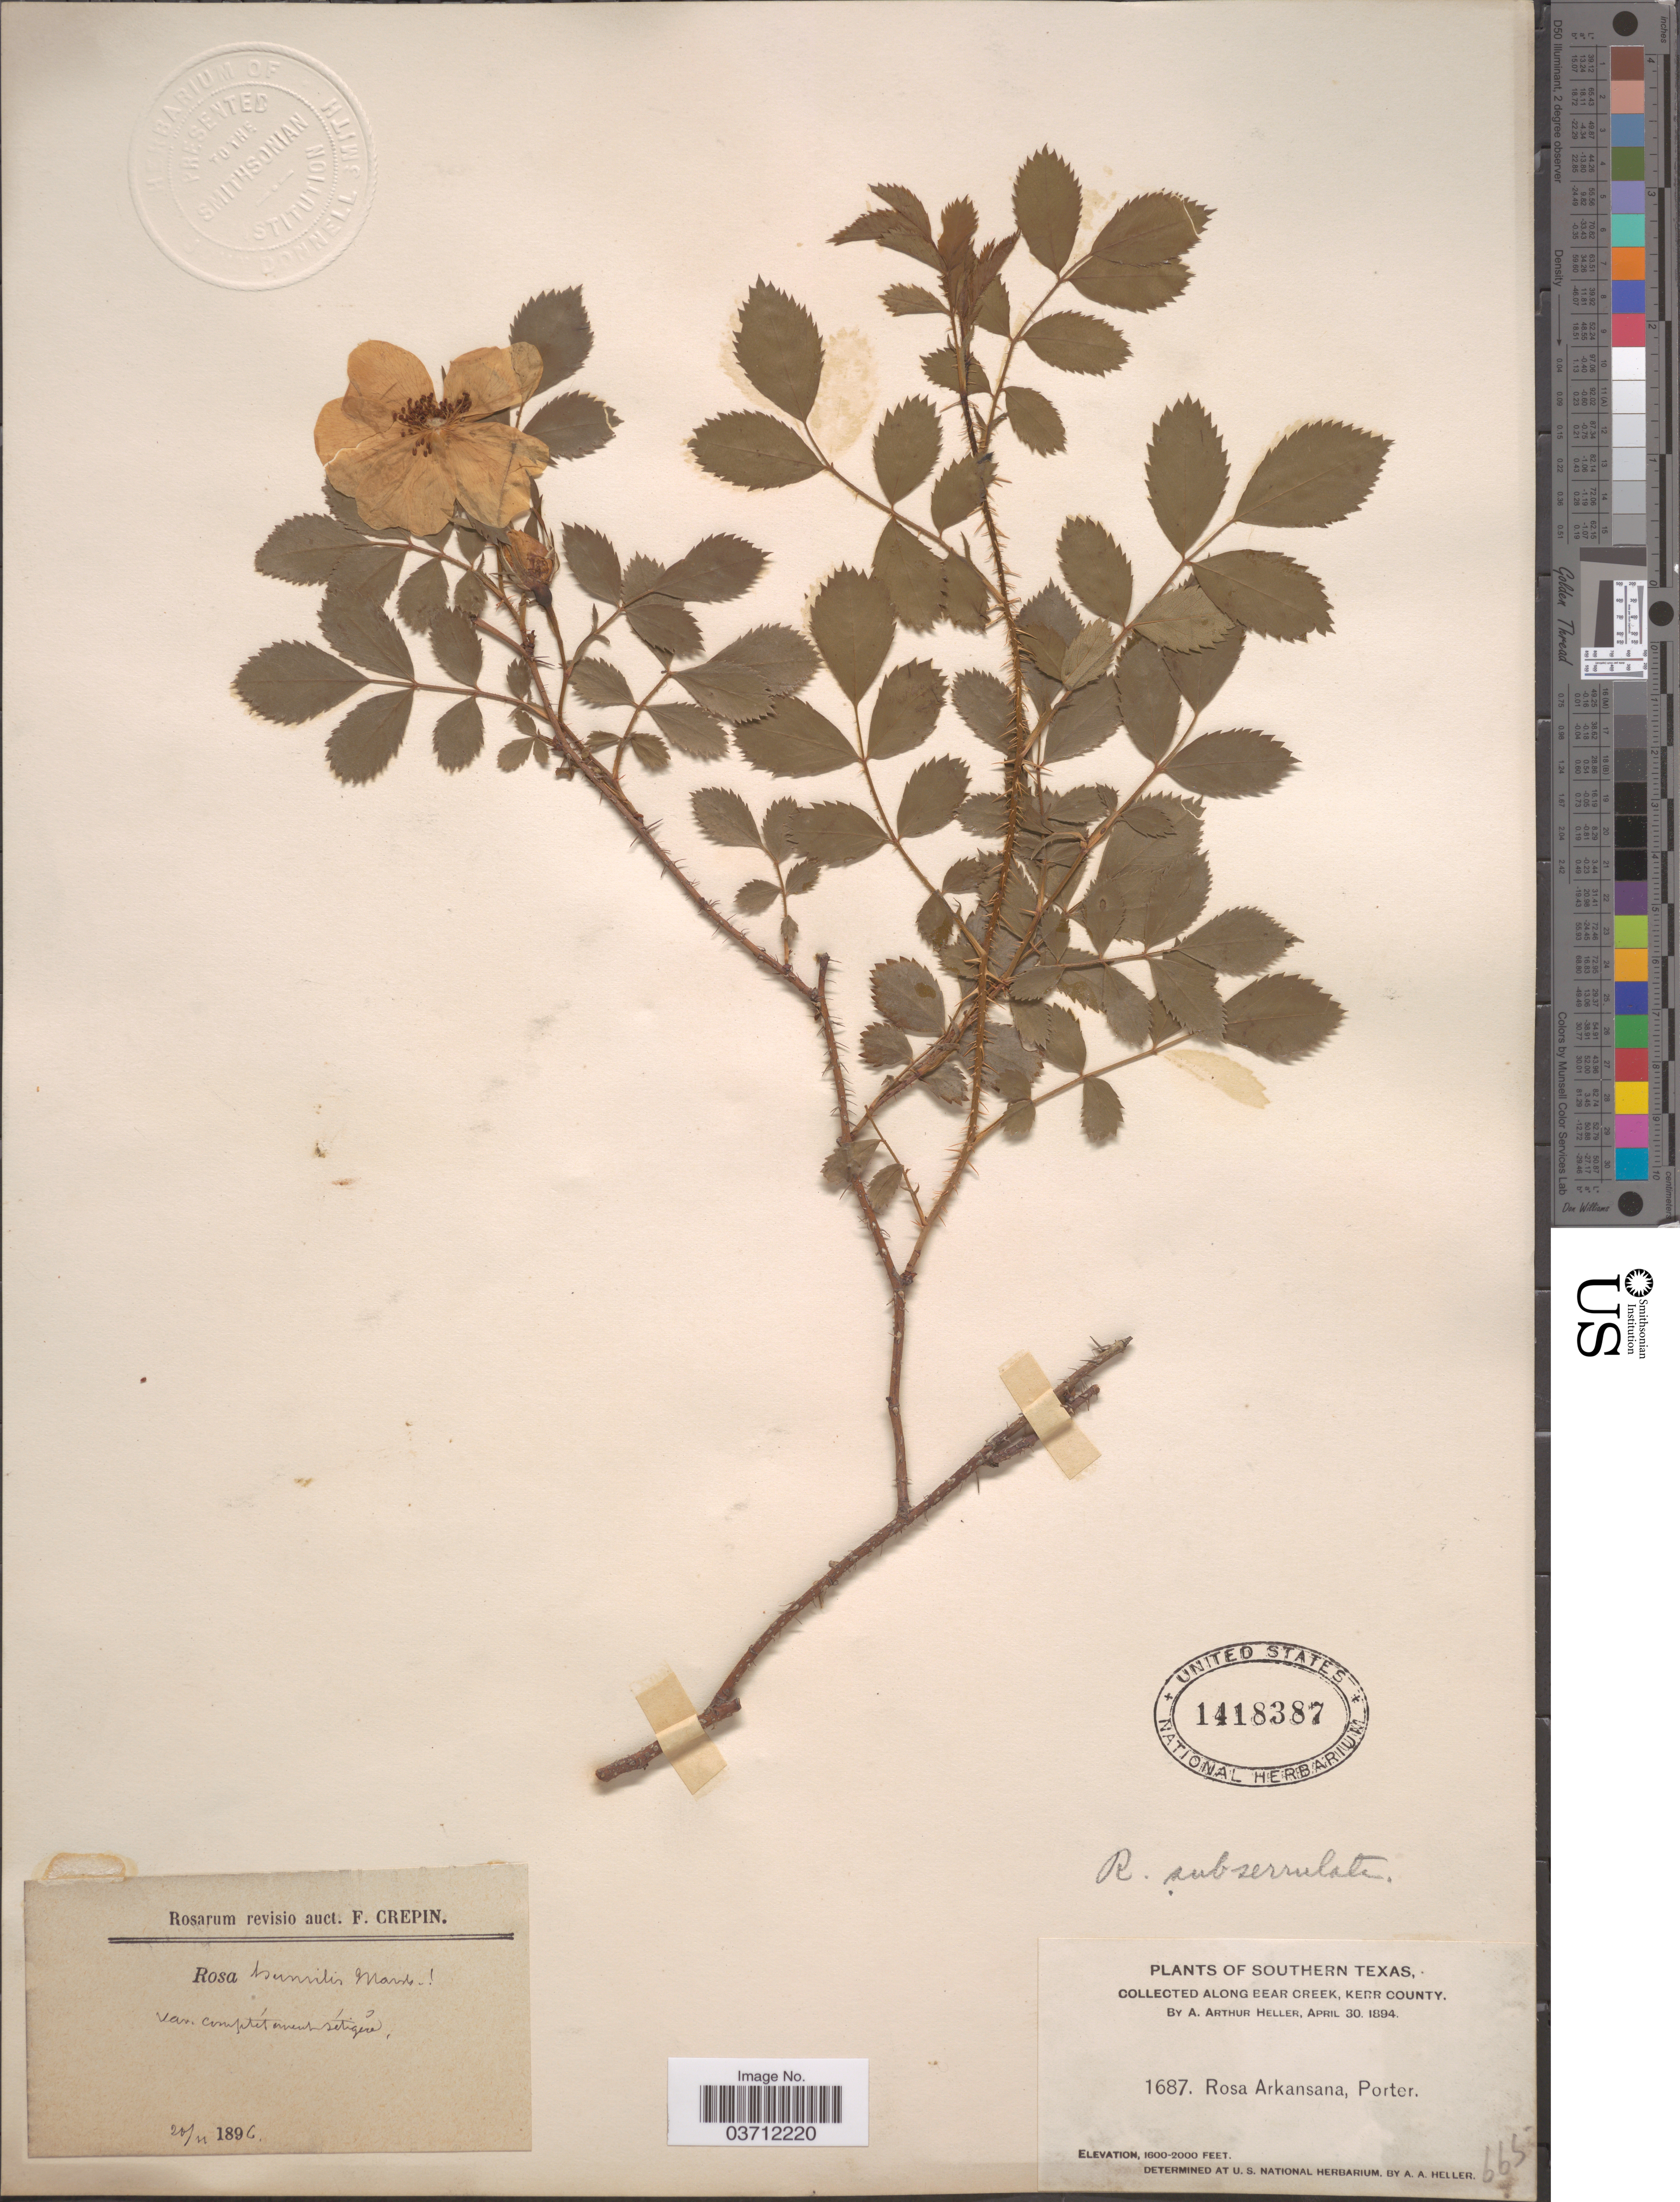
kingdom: Plantae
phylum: Tracheophyta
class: Magnoliopsida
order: Rosales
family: Rosaceae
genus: Rosa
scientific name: Rosa subserrulata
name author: Rydb.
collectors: A. A. Heller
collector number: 1687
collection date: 1894-04-30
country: United States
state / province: Texas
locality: Southern Texas. Along Bear Creek, Kerr County.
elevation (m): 488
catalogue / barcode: US 1418387